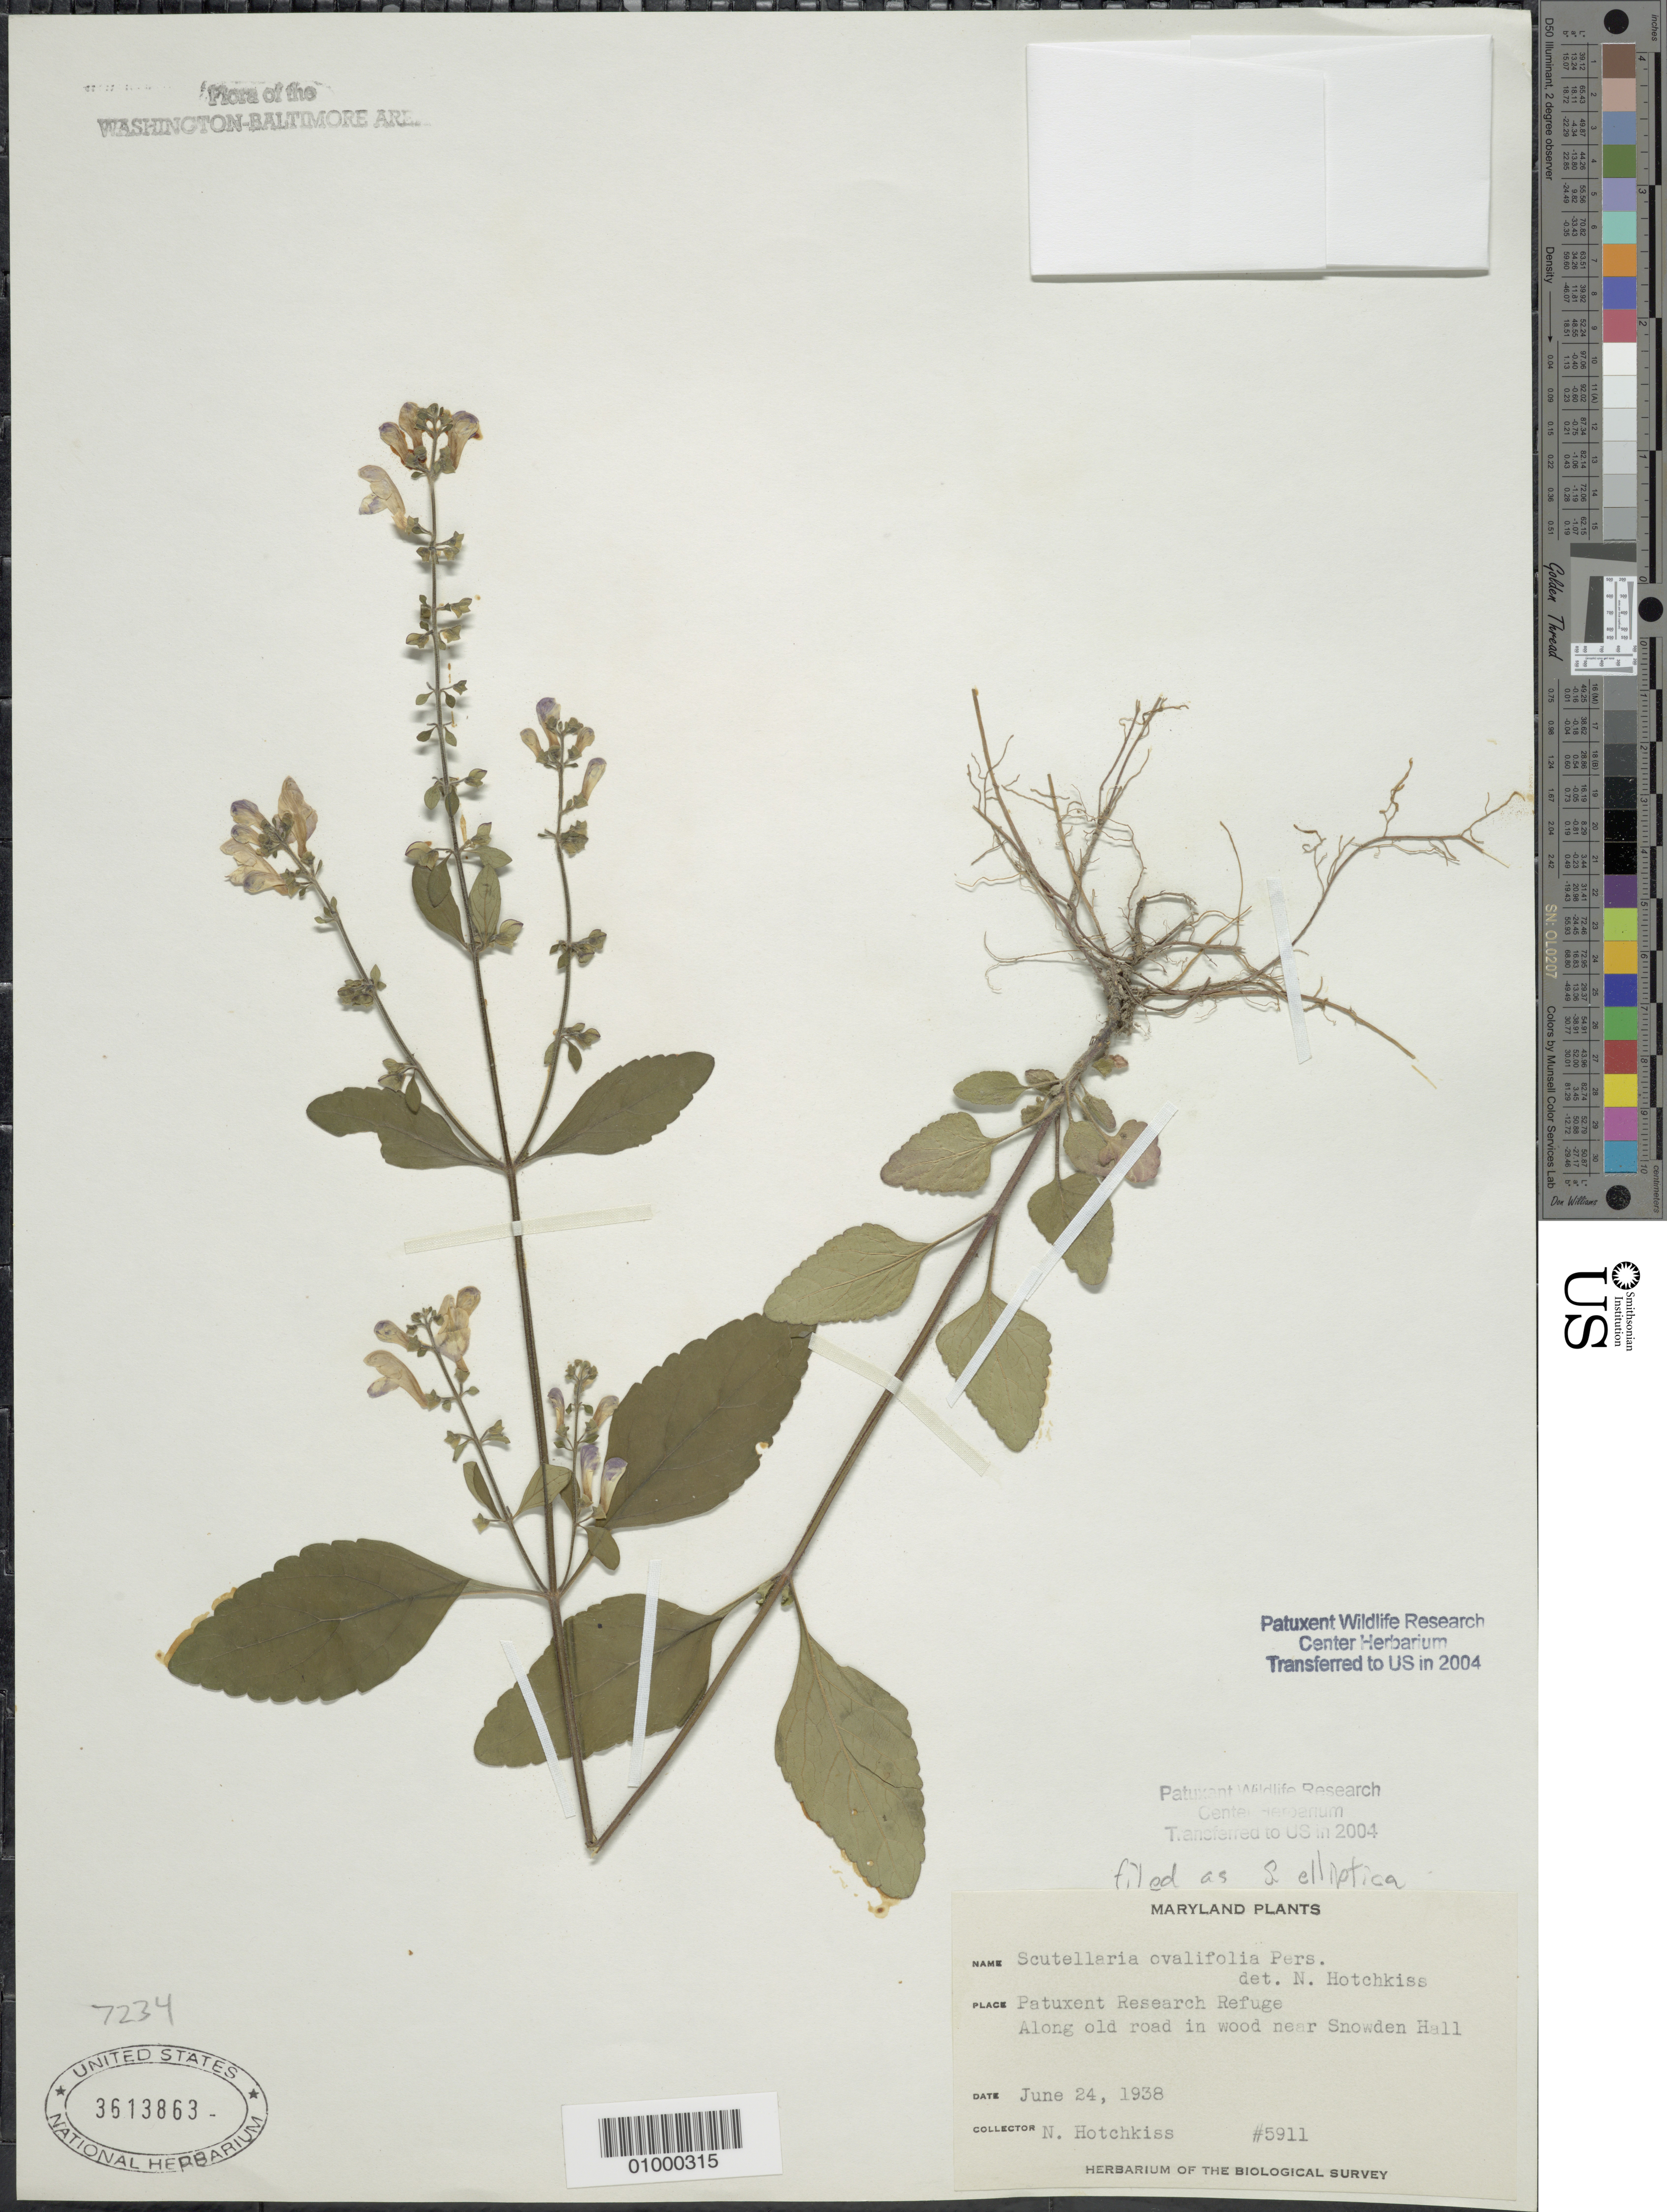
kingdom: Plantae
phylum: Tracheophyta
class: Magnoliopsida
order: Lamiales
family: Lamiaceae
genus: Scutellaria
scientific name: Scutellaria ovalifolia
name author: Pers.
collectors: N. Hotchkiss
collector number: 5911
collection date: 1938-06-24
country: United States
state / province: Maryland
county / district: Prince George's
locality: Patuxent Wildlife Refuge. Near Snowden Hall.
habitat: along old road in wood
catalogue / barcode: US 3613863